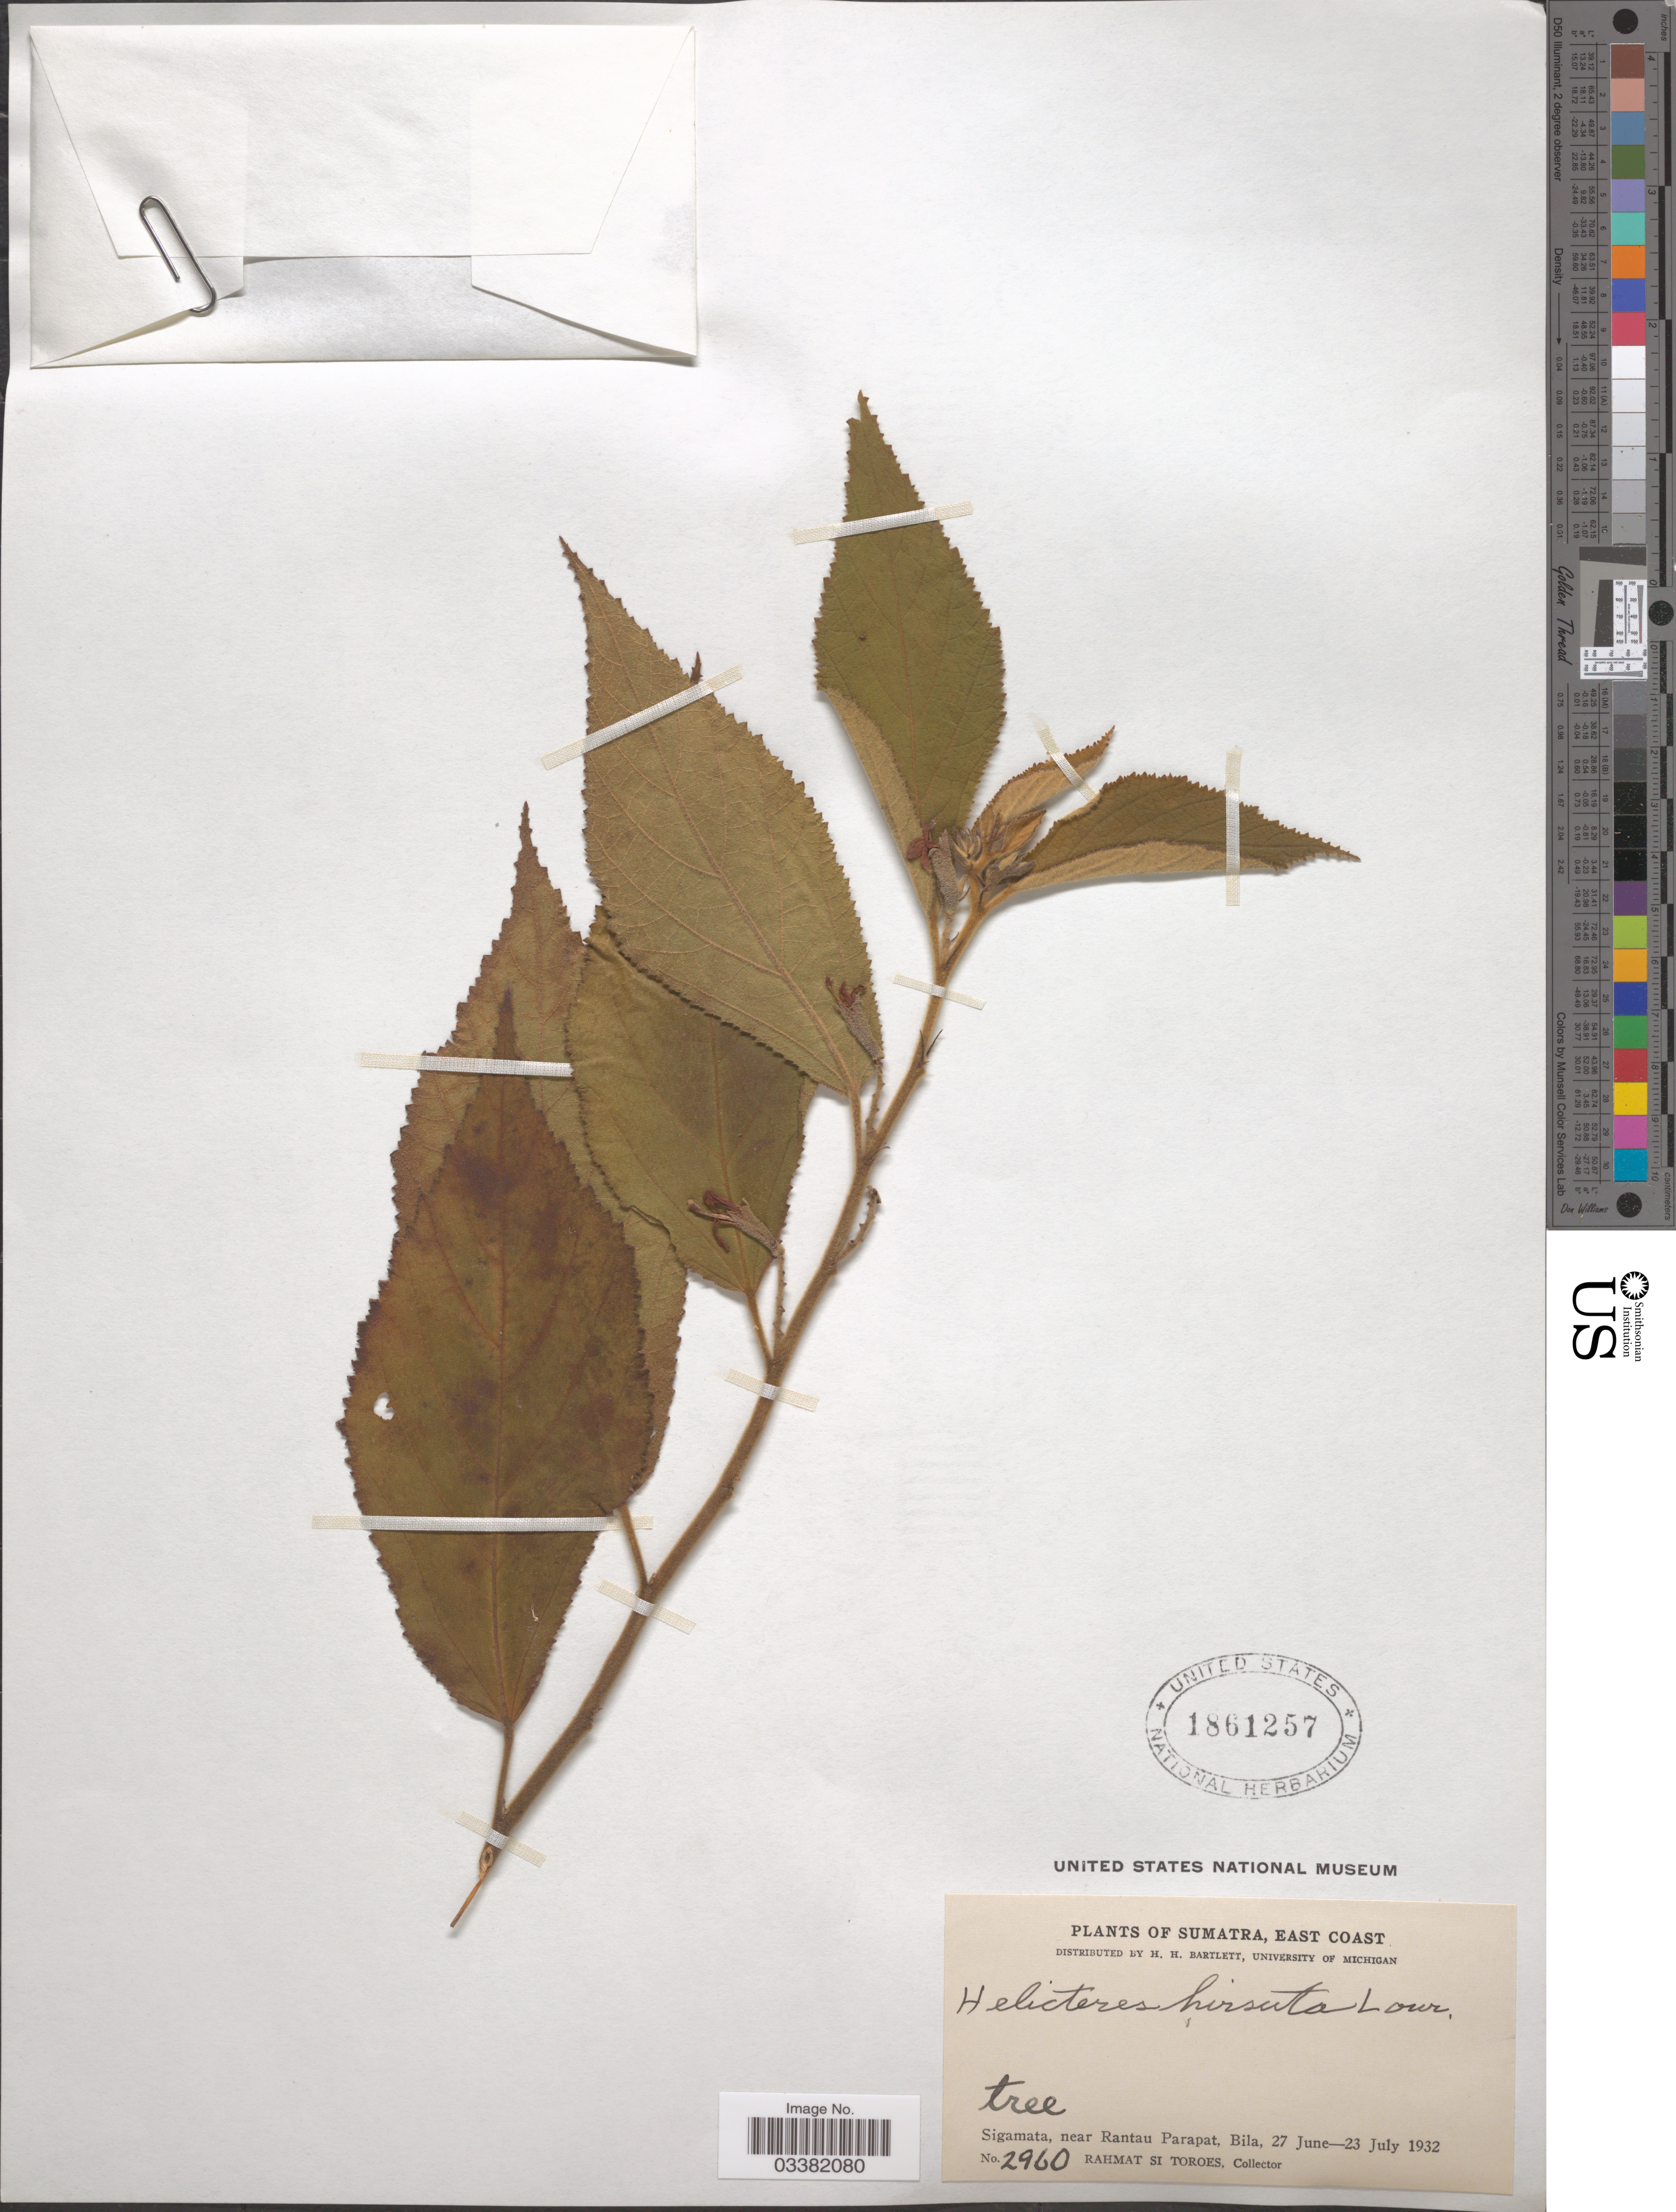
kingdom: Plantae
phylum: Tracheophyta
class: Magnoliopsida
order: Malvales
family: Malvaceae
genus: Helicteres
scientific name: Helicteres hirsuta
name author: Lour.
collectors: Rahmat Si Boeea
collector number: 2960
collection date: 1932-06-27/1932-07-23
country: Indonesia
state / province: Sumatra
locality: East Coast. Sigamata, near Rantau Parapat, Bila.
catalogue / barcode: US 1861257